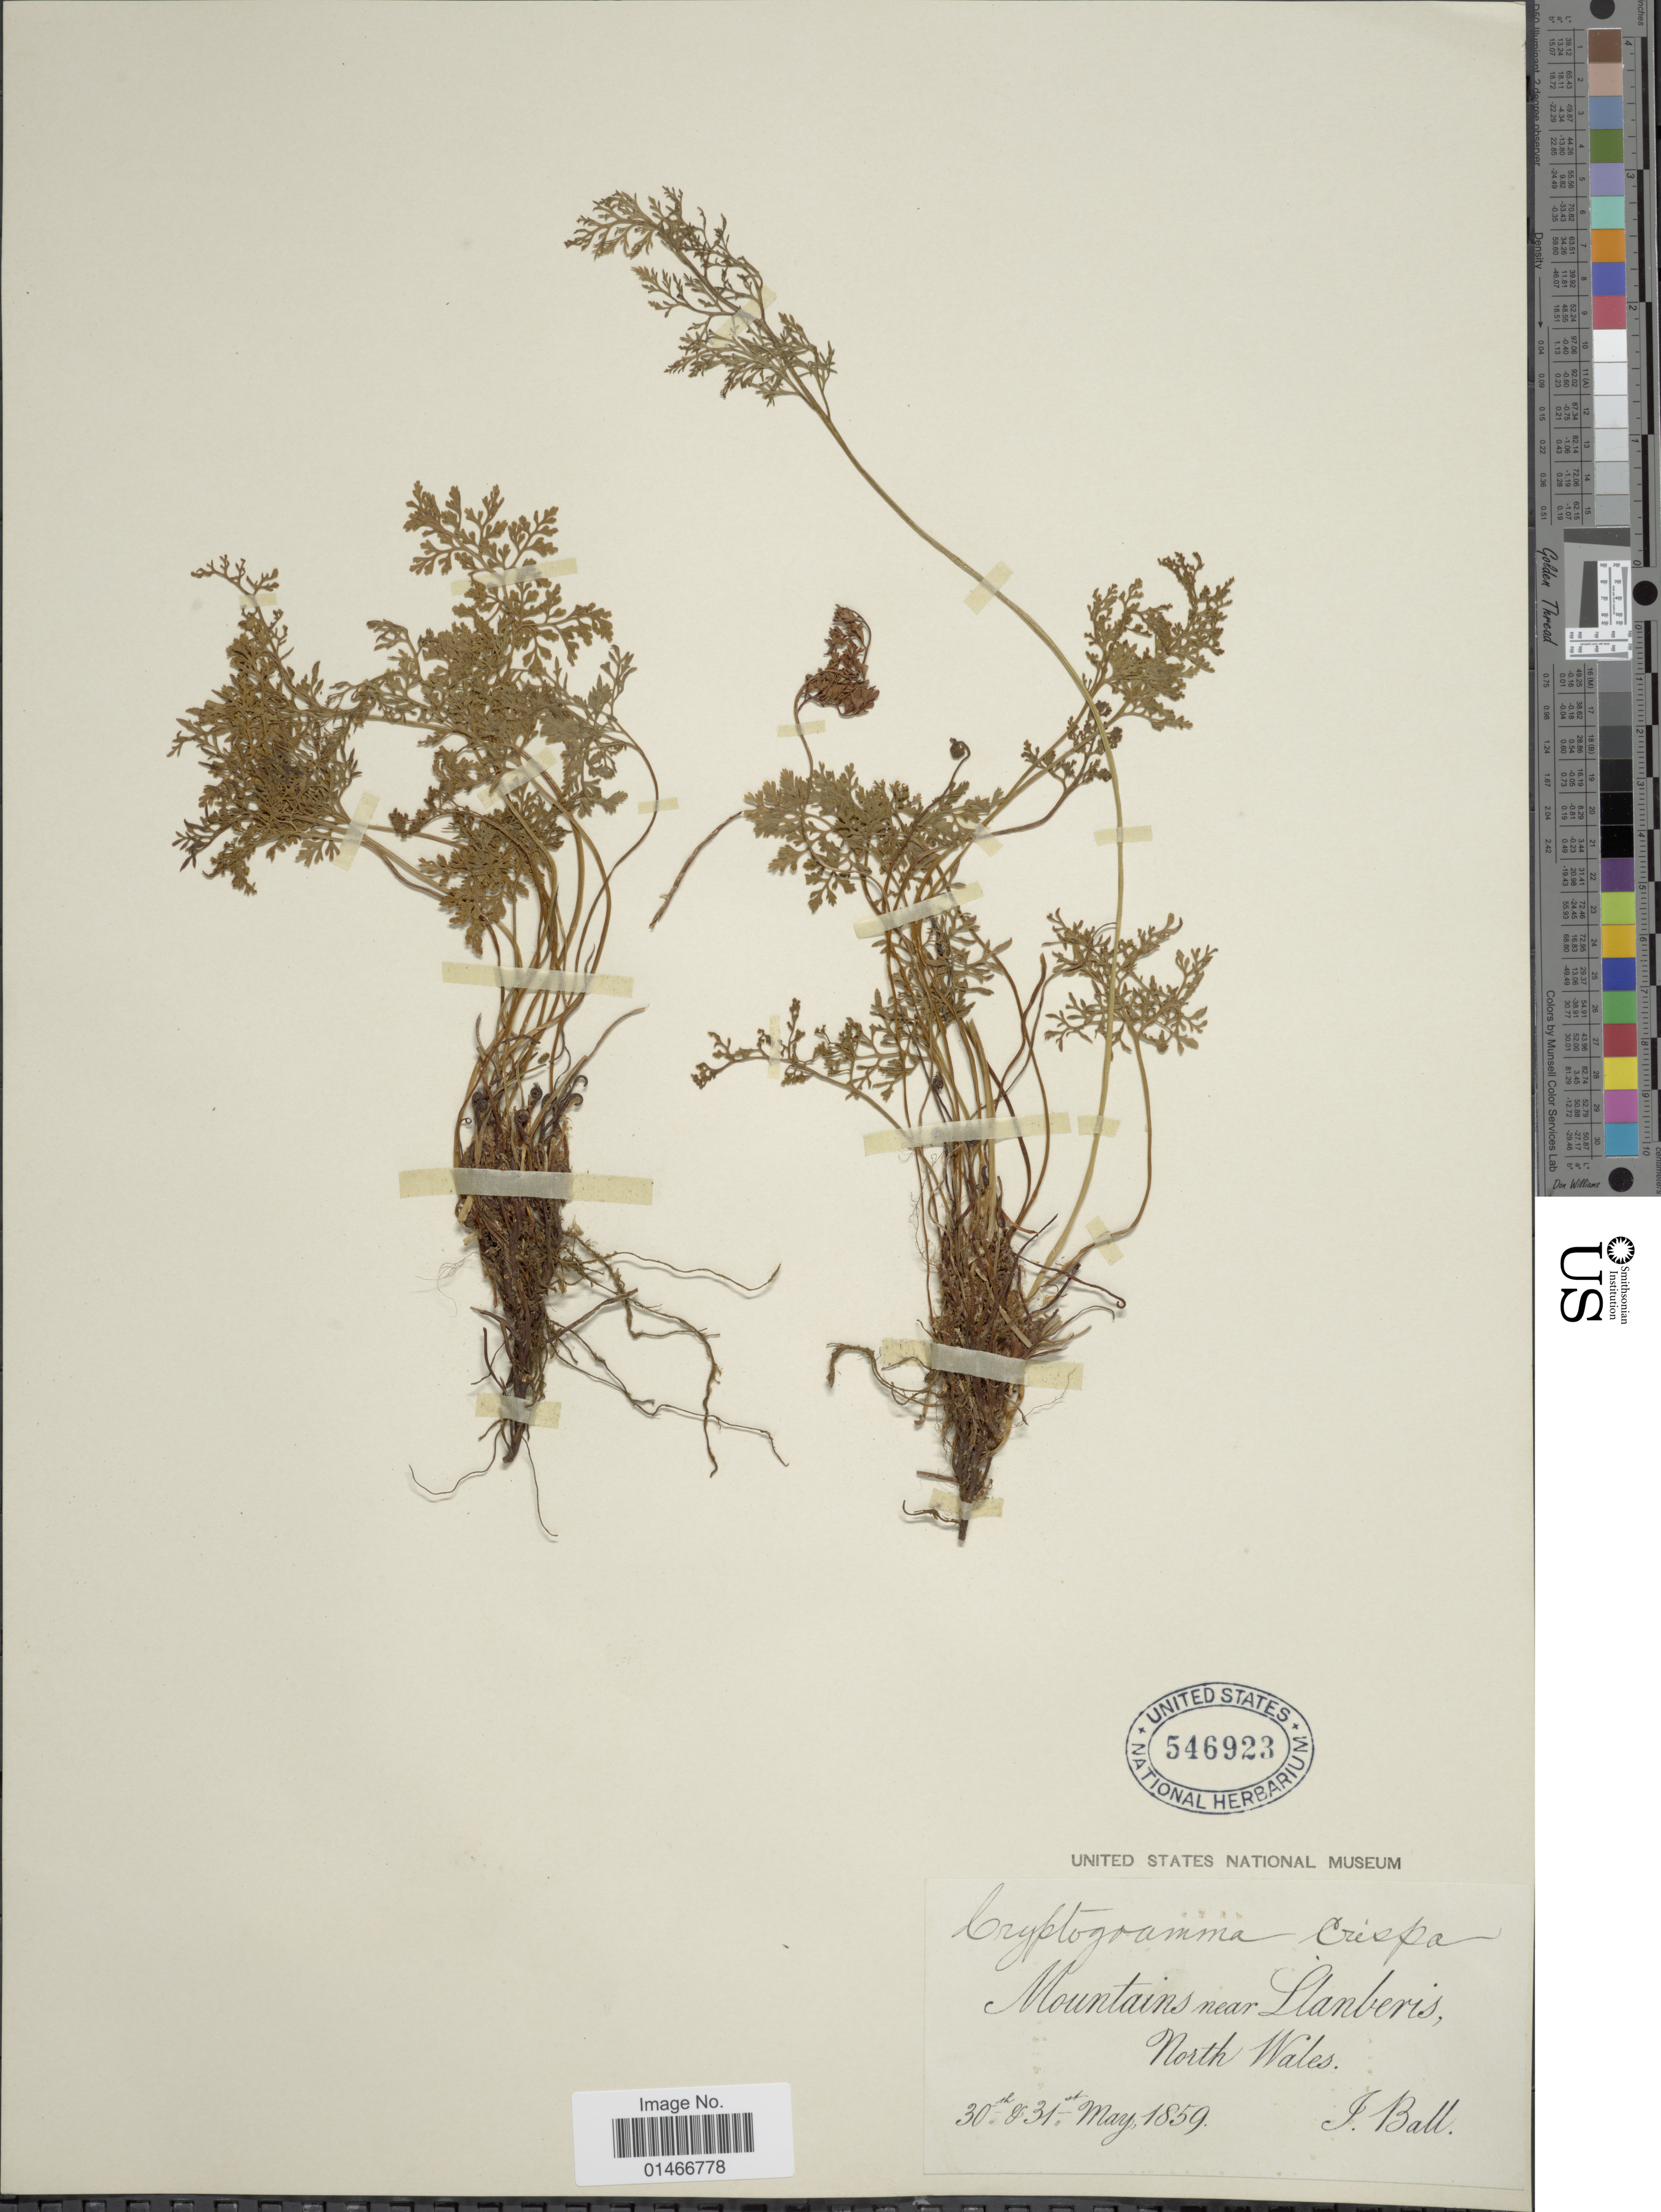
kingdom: Plantae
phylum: Tracheophyta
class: Polypodiopsida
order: Polypodiales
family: Pteridaceae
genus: Cryptogramma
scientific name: Cryptogramma crispa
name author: Fernald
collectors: J. Ball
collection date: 1859-05-30/1859-05-31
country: United Kingdom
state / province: Wales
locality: Mountains near Llanberis, North Wales.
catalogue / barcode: US 546923